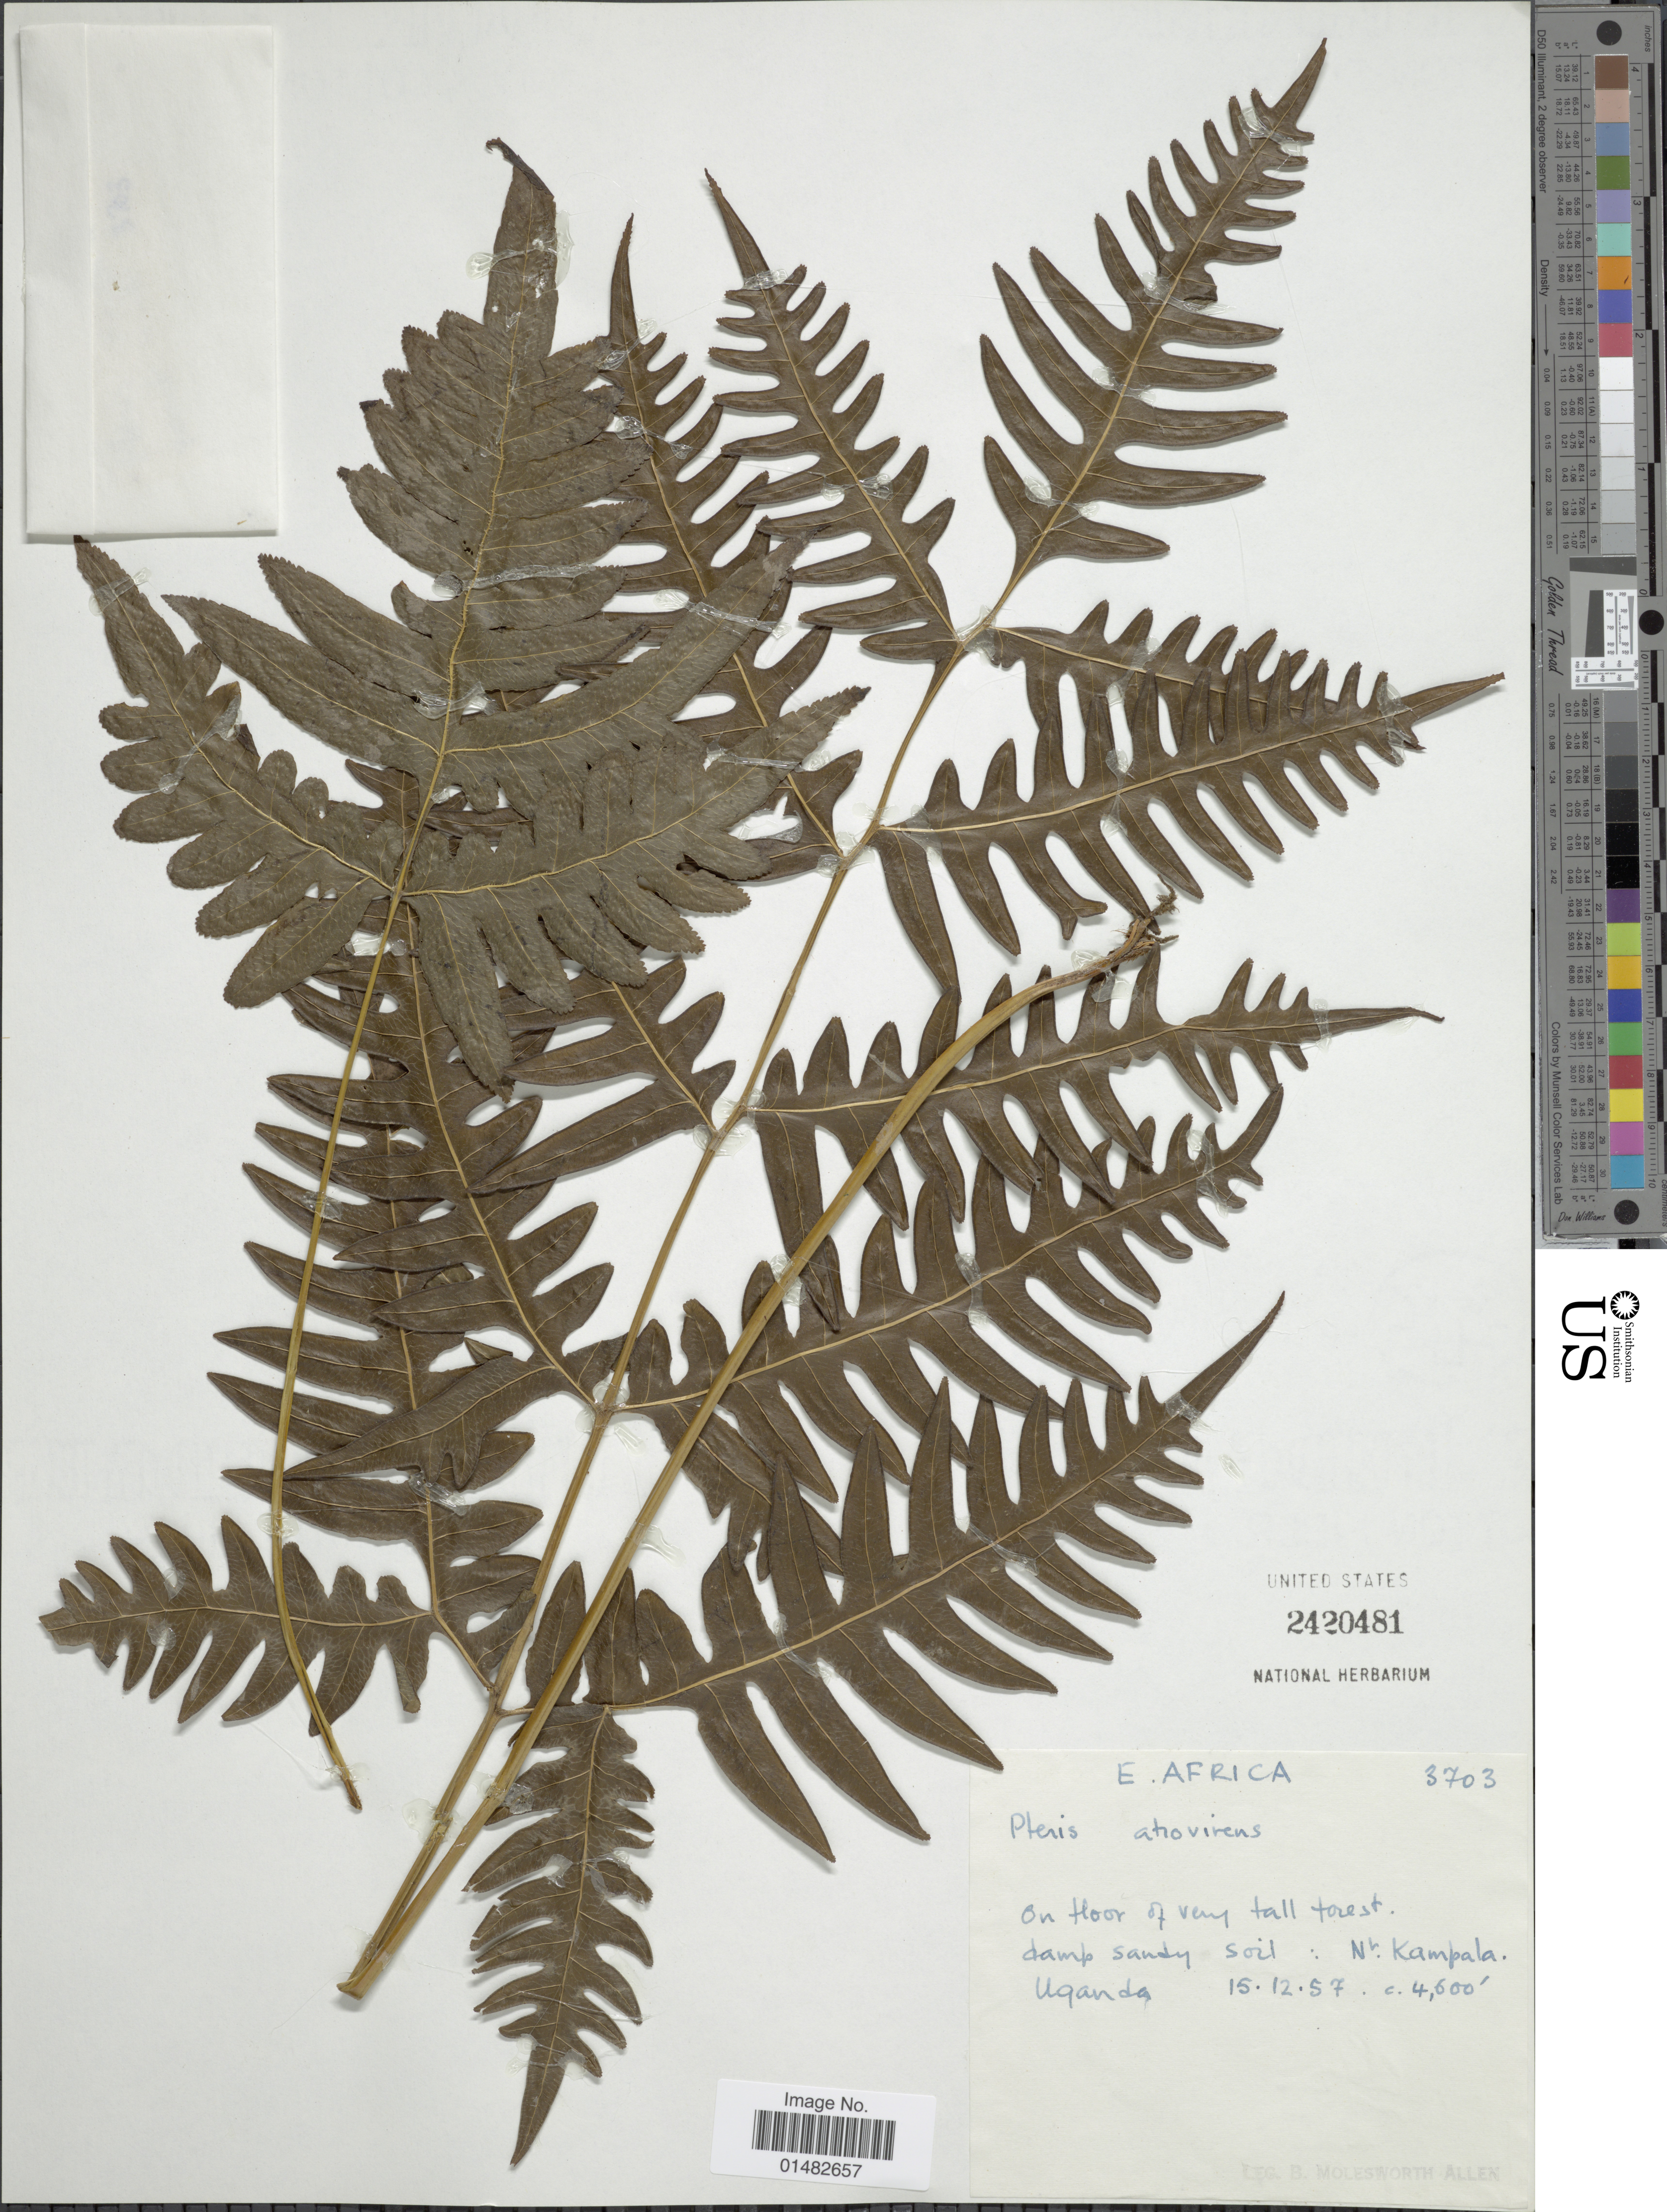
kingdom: Plantae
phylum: Tracheophyta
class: Polypodiopsida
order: Polypodiales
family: Pteridaceae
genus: Pteris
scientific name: Pteris atrovirens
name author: Willd.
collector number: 3703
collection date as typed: Transcribed d/m/y: 15/12/57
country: Uganda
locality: On floor of very tall forest, damp sandy soil: Nr. Kampala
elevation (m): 1402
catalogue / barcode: US 2420481